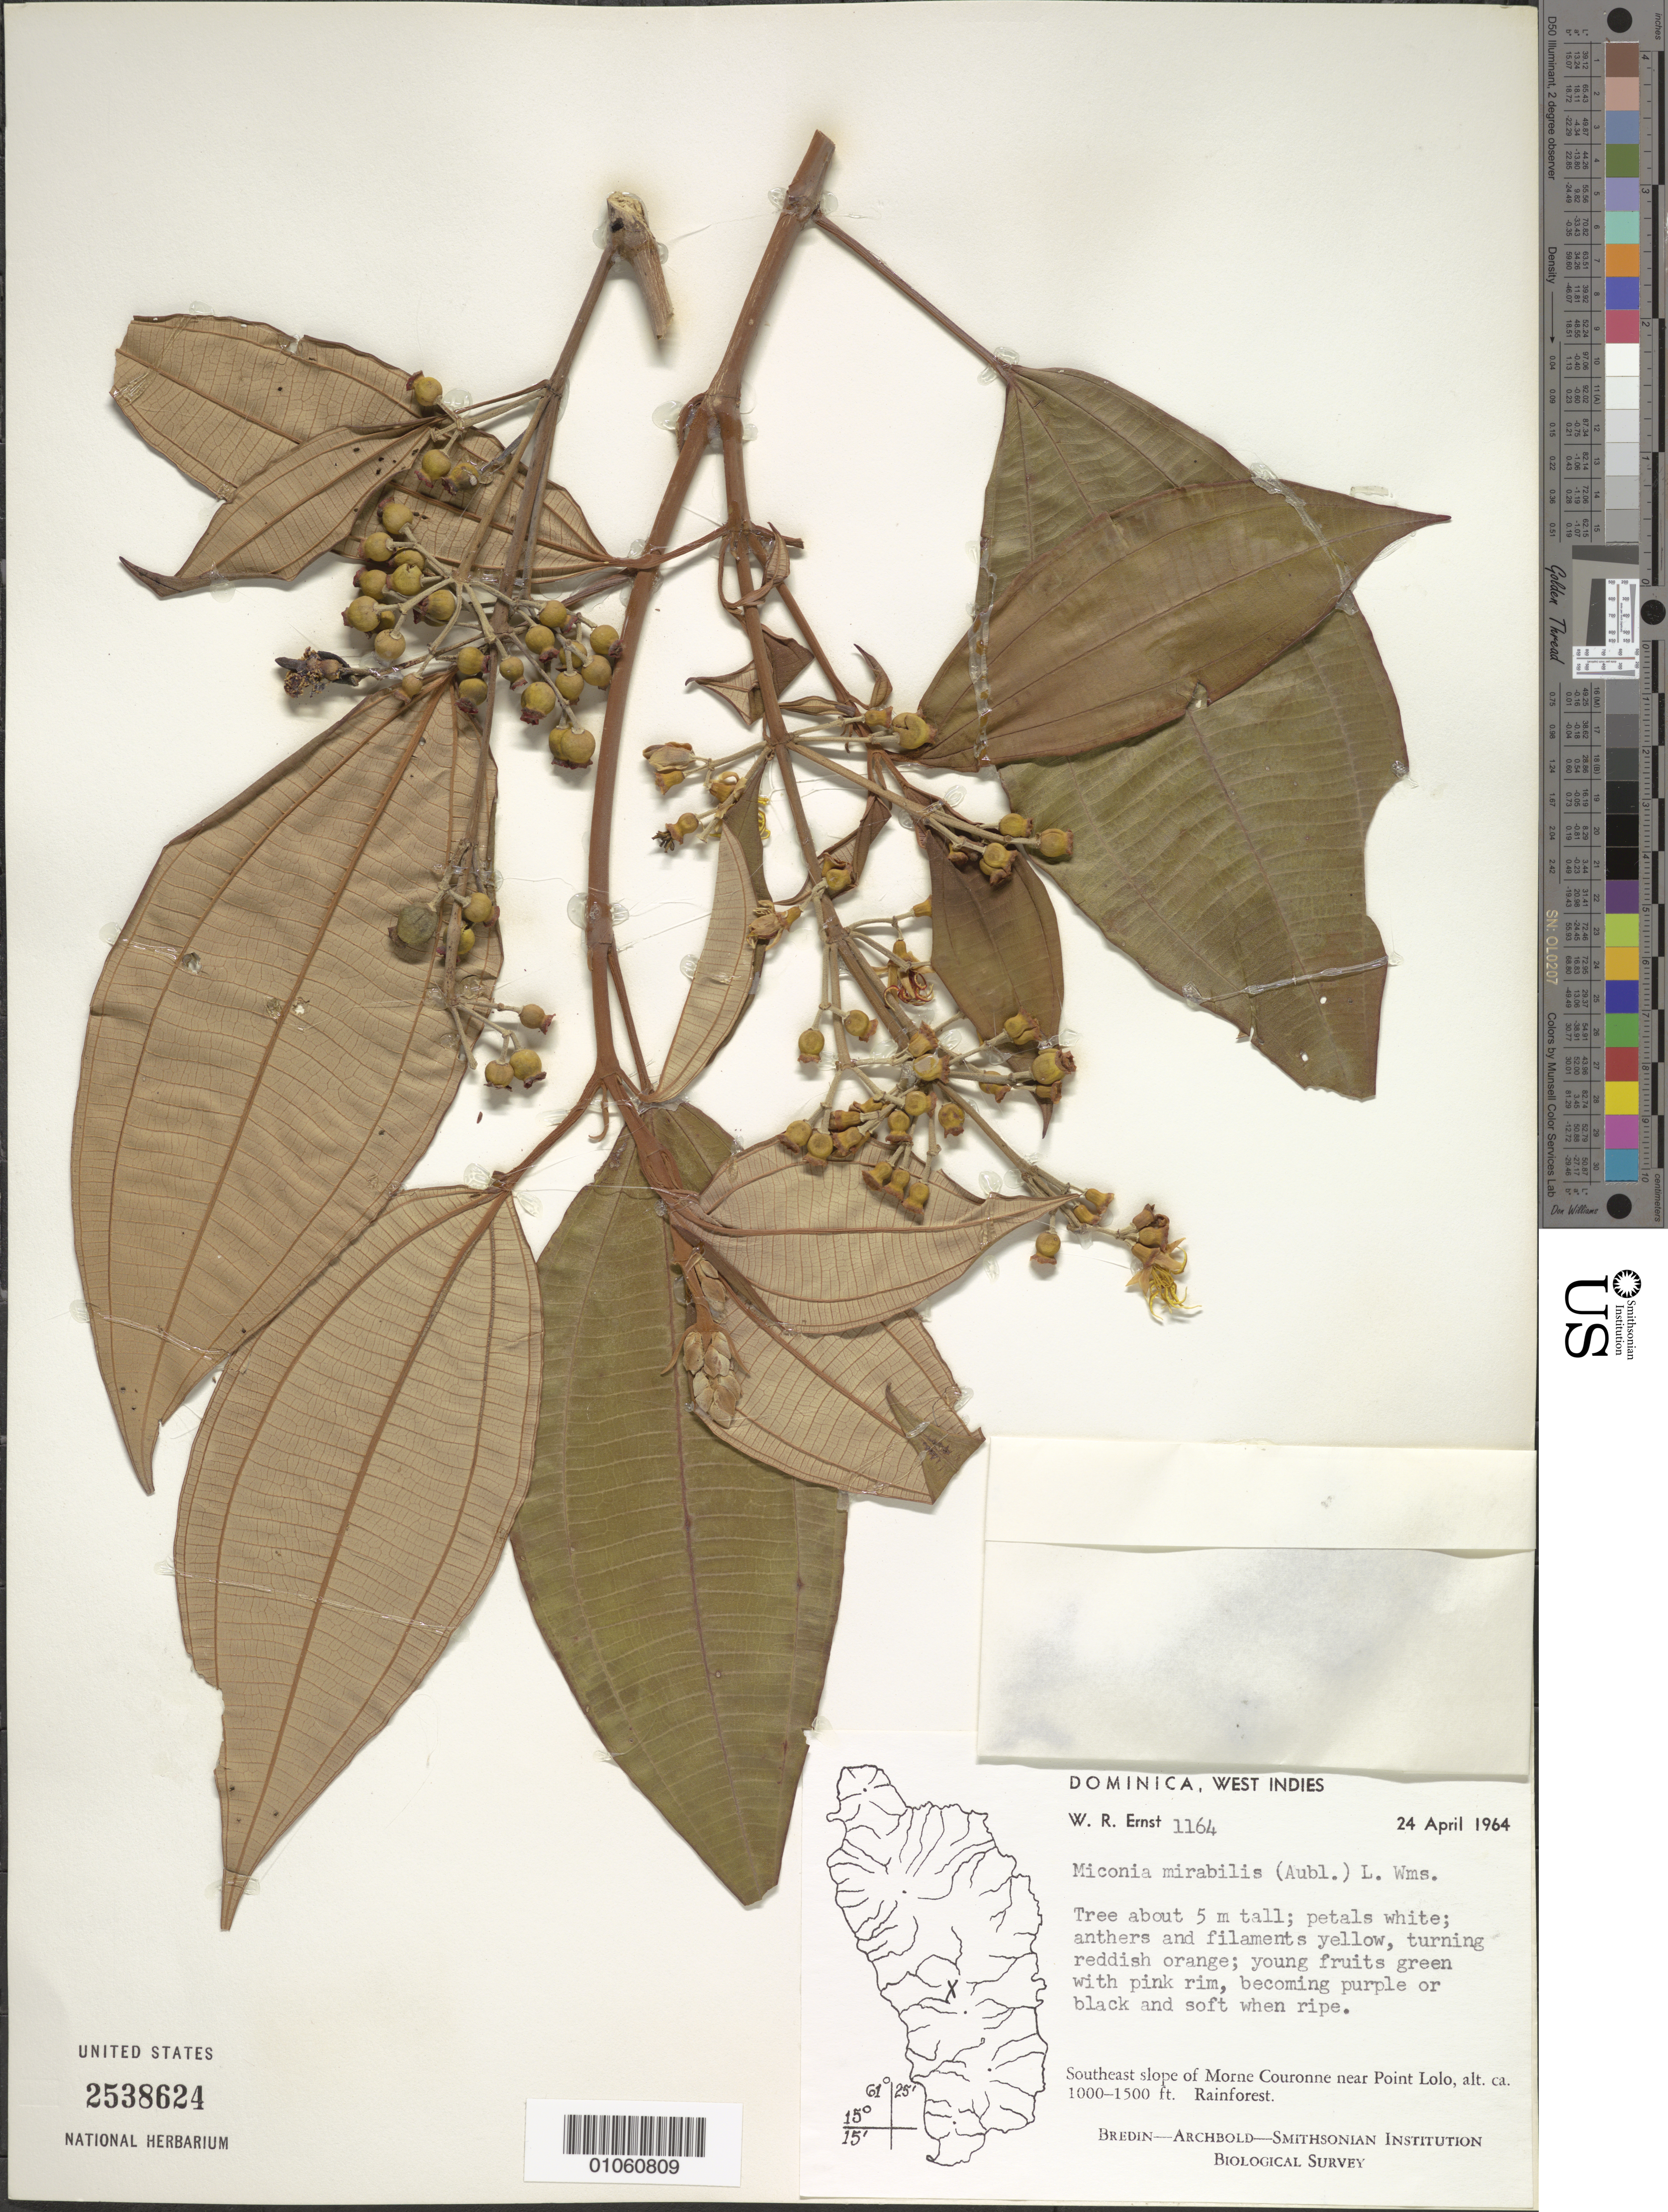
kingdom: Plantae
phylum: Tracheophyta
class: Magnoliopsida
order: Myrtales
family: Melastomataceae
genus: Miconia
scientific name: Miconia mirabilis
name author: (Aubl.) L.O. Williams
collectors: W. R. Ernst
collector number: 1164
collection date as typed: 24 Apr 1964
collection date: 1964-04-24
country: Dominica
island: Dominica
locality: Morne Couronne, SE slope, near Point Lolo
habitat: Rainforest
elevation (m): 305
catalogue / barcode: US 2538624